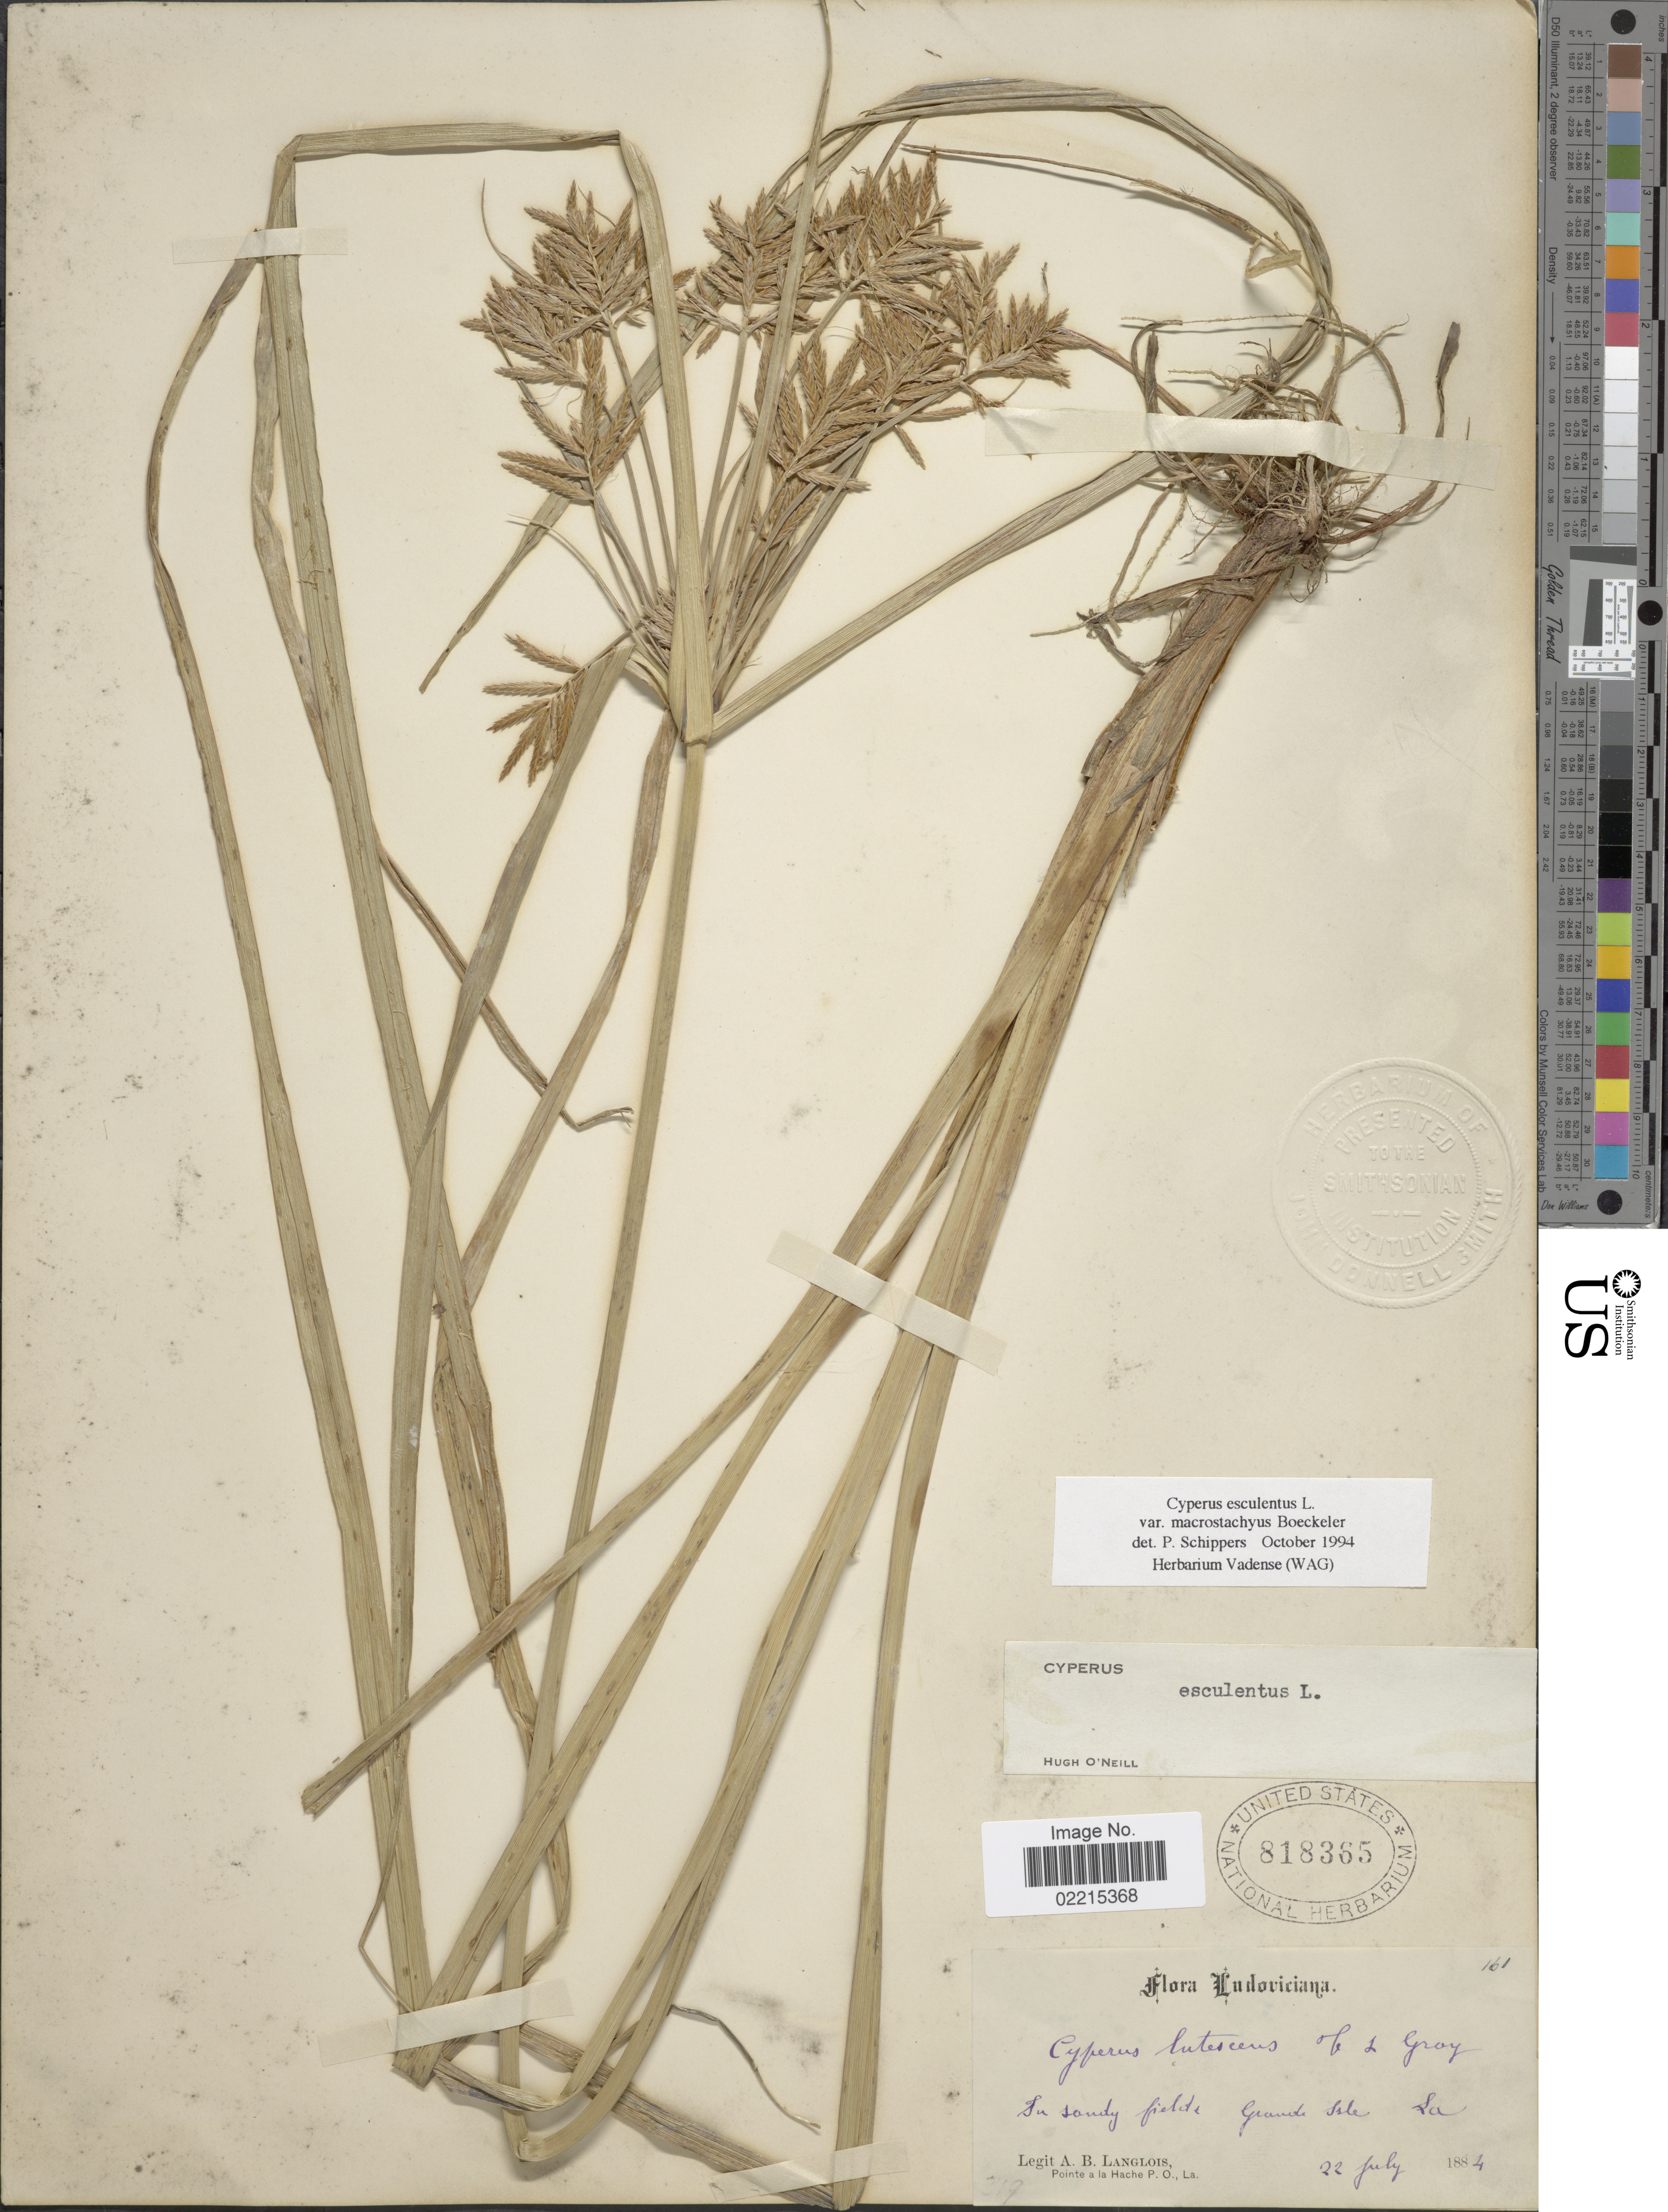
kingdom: Plantae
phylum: Tracheophyta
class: Liliopsida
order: Poales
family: Cyperaceae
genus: Cyperus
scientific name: Cyperus esculentus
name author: L.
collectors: A. Langlois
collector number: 161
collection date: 1884-07-22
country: United States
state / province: Louisiana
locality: Grand Isle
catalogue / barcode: US 818365